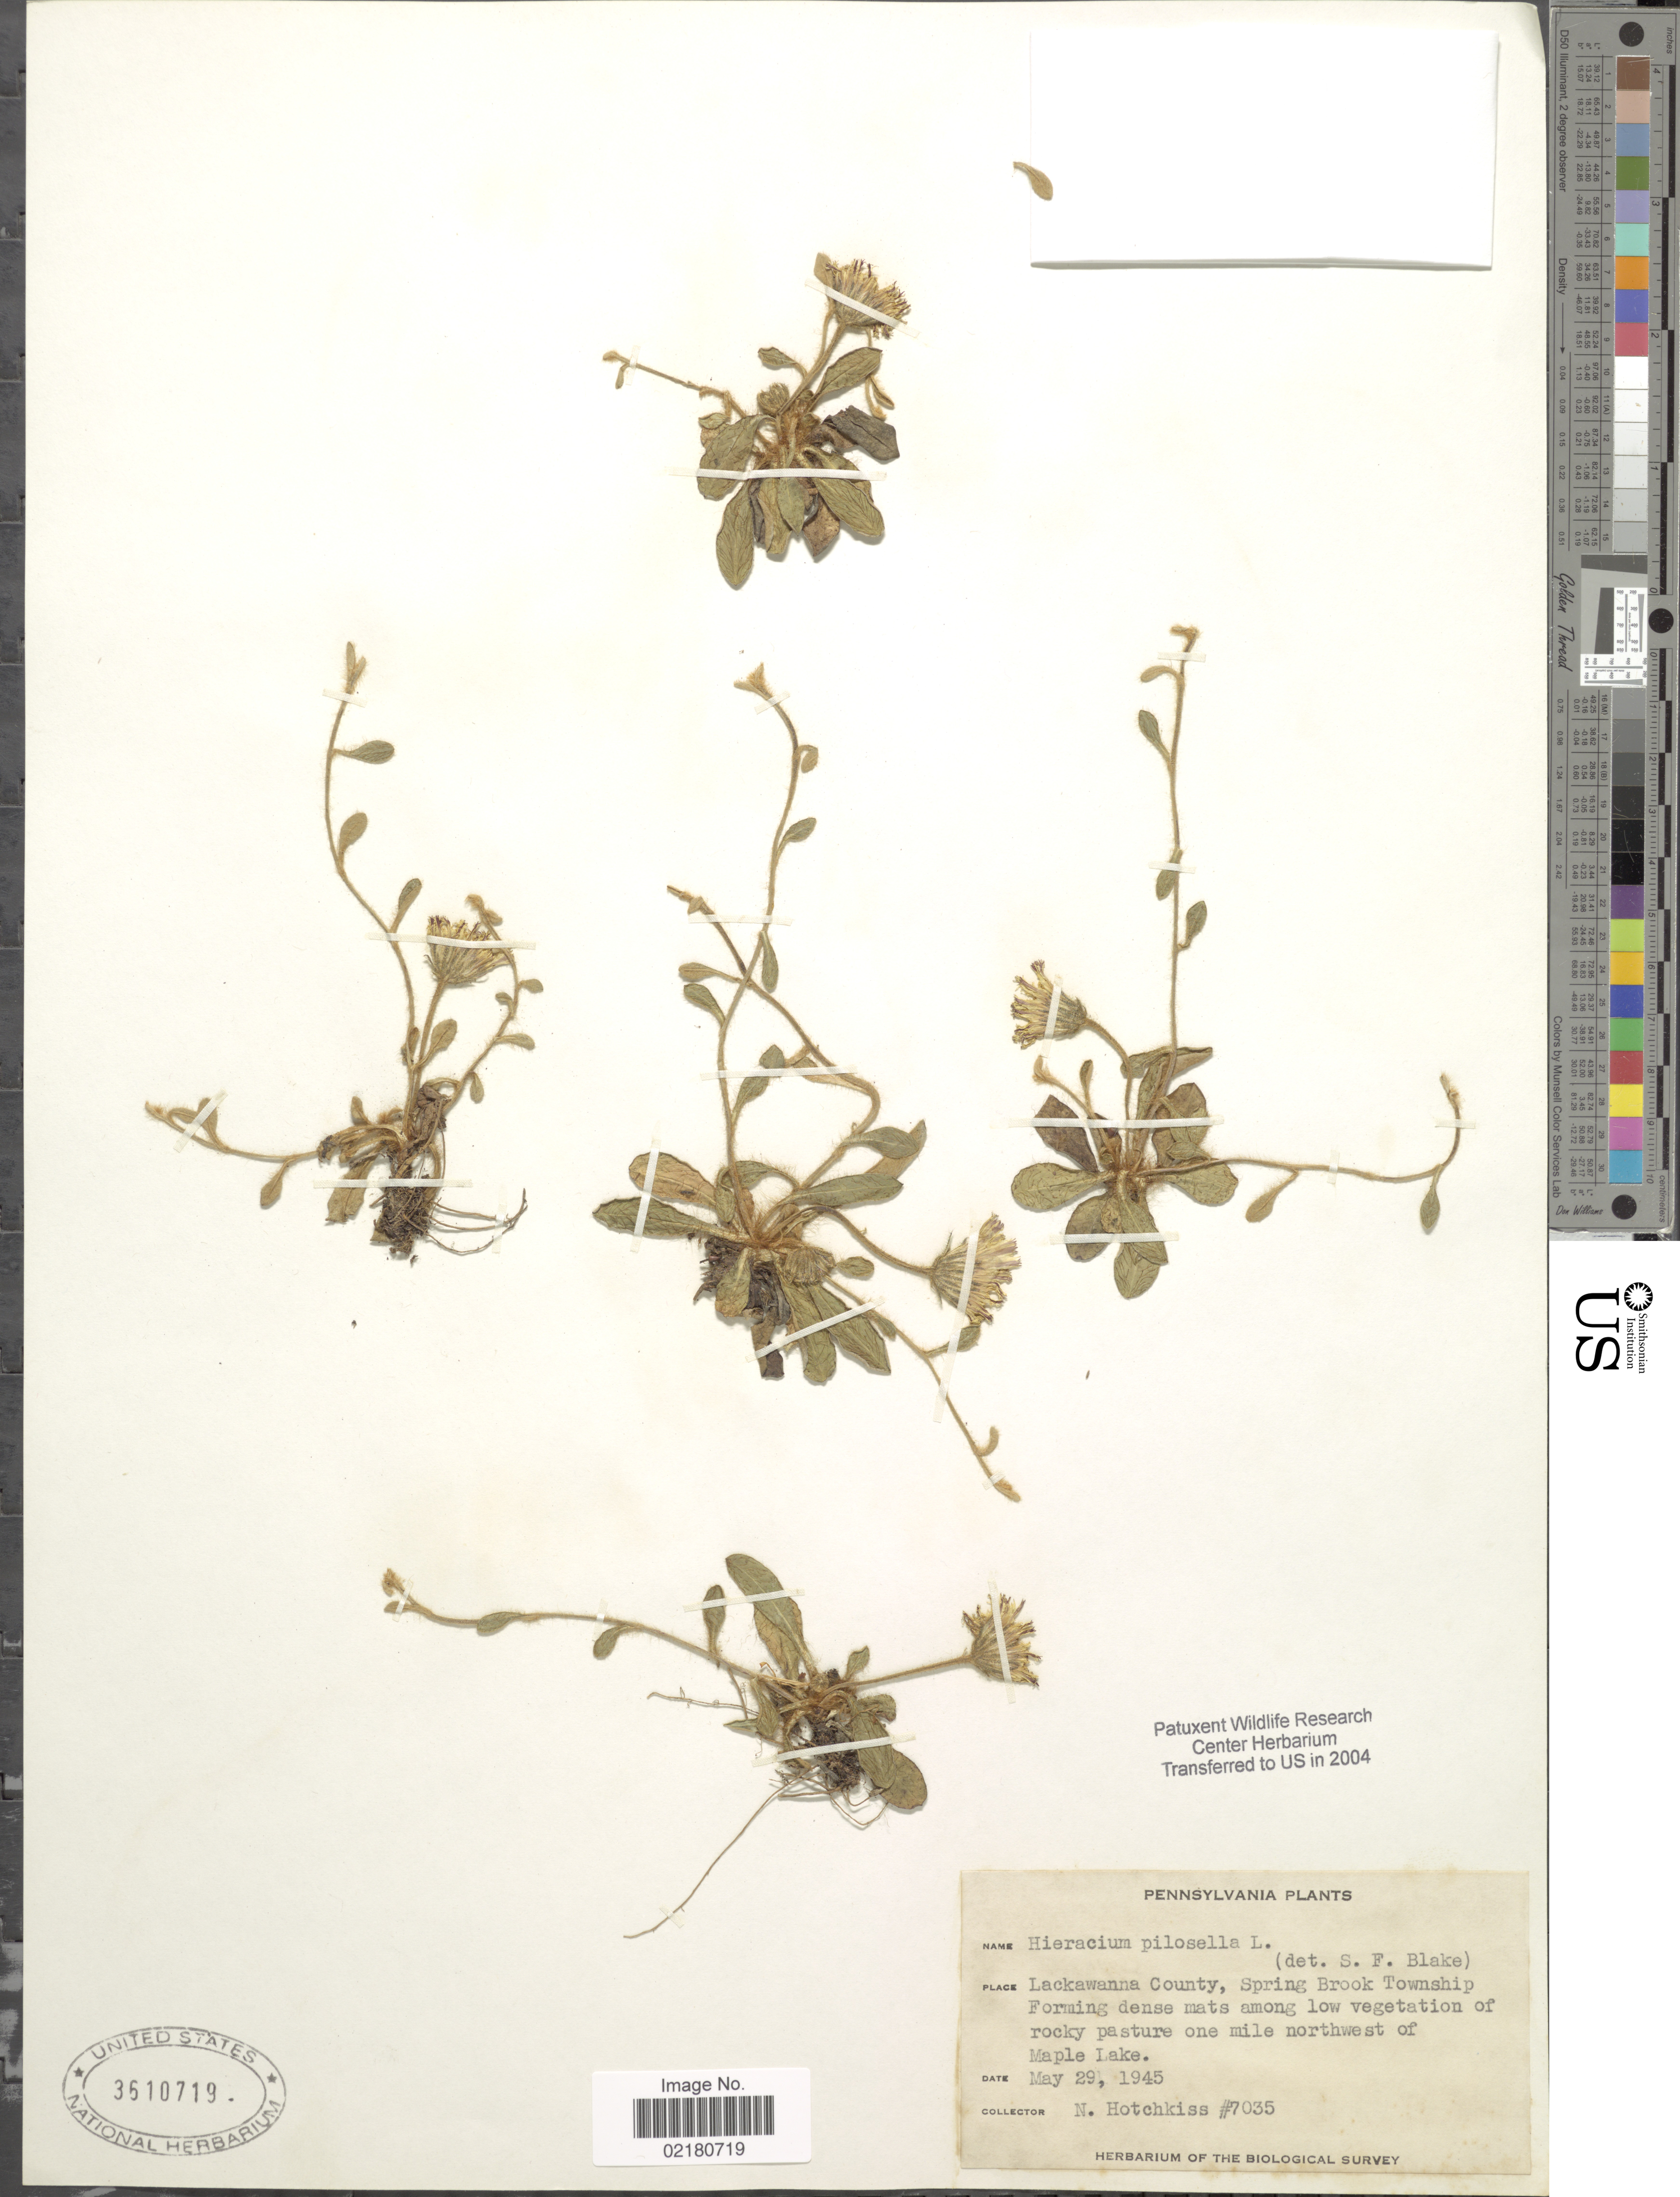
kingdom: Plantae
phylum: Tracheophyta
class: Magnoliopsida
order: Asterales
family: Asteraceae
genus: Pilosella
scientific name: Pilosella officinarum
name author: Vaill.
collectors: N. Hotchkiss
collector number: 7035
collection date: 1945-05-29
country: United States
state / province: Pennsylvania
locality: Lackawanna county, spring brook Township Forming dense mats among low vegetaion of rocky pasture one mile northwest of Maple Lake.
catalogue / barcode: US 35010719